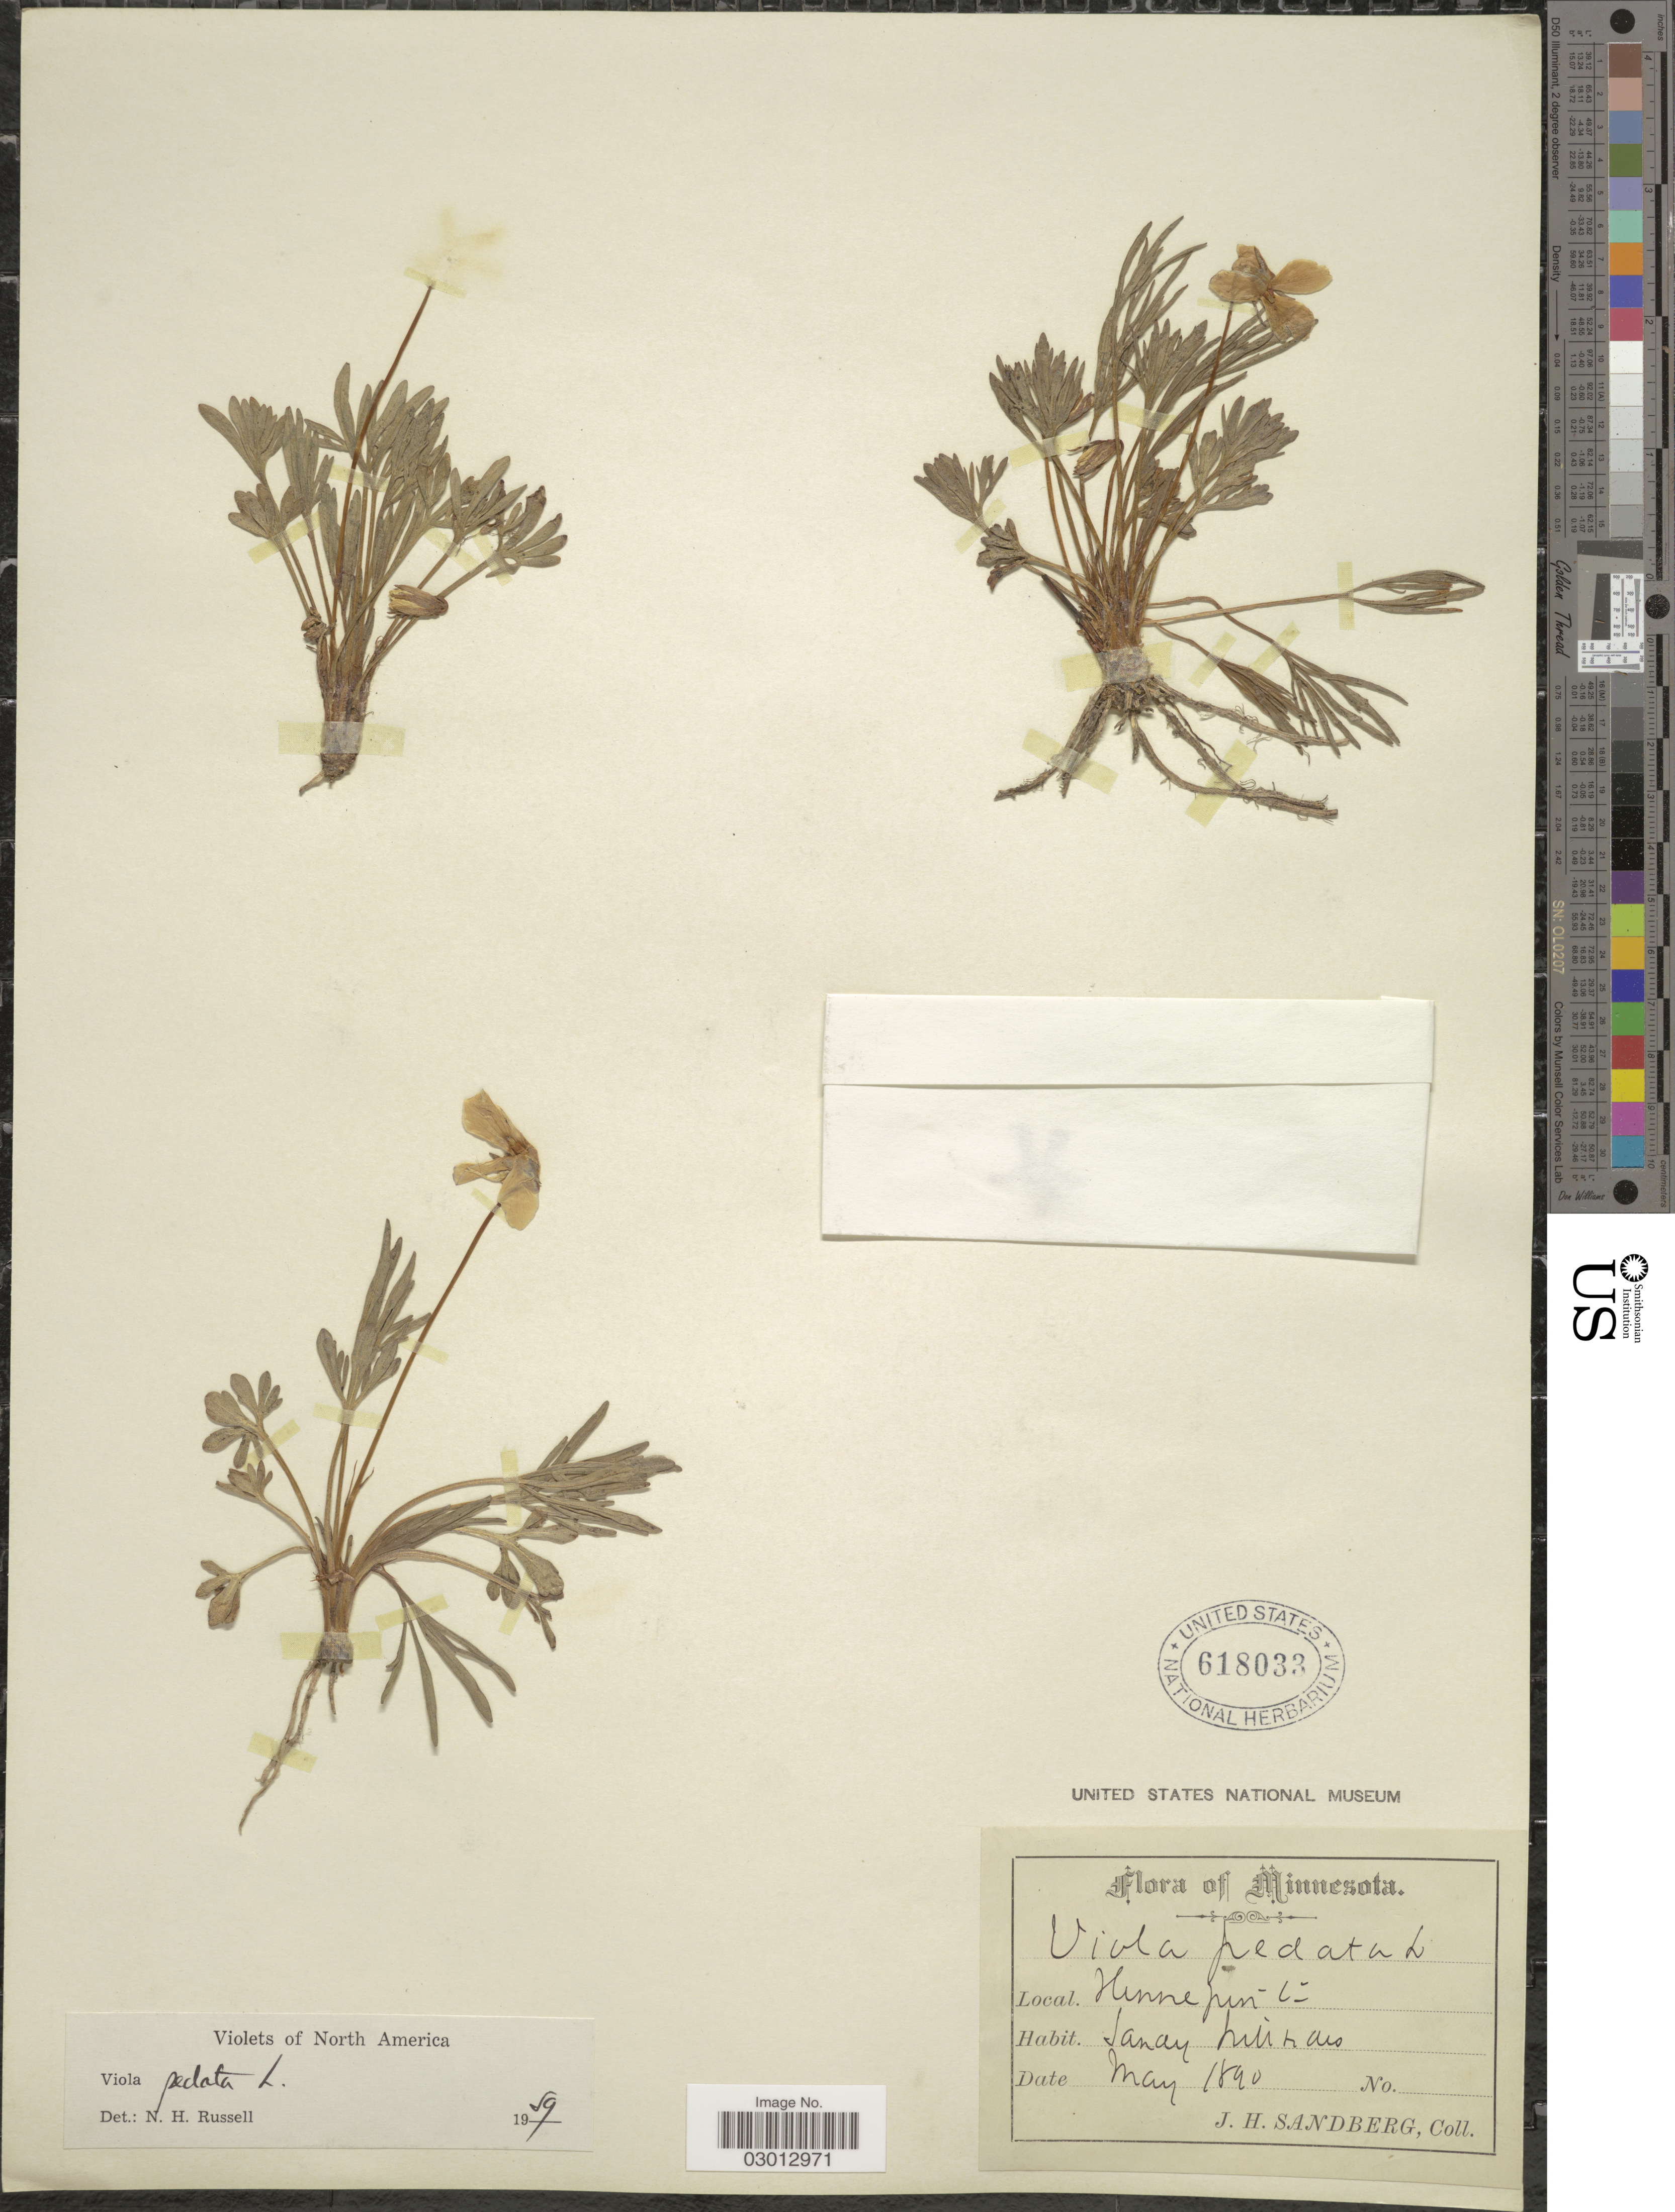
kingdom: Plantae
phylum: Tracheophyta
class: Magnoliopsida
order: Malpighiales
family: Violaceae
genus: Viola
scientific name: Viola pedata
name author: L.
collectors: J. H. Sandberg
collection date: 1890-05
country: United States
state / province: Minnesota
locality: Hennepin Co. Sandy hillsides.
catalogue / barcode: US 618033